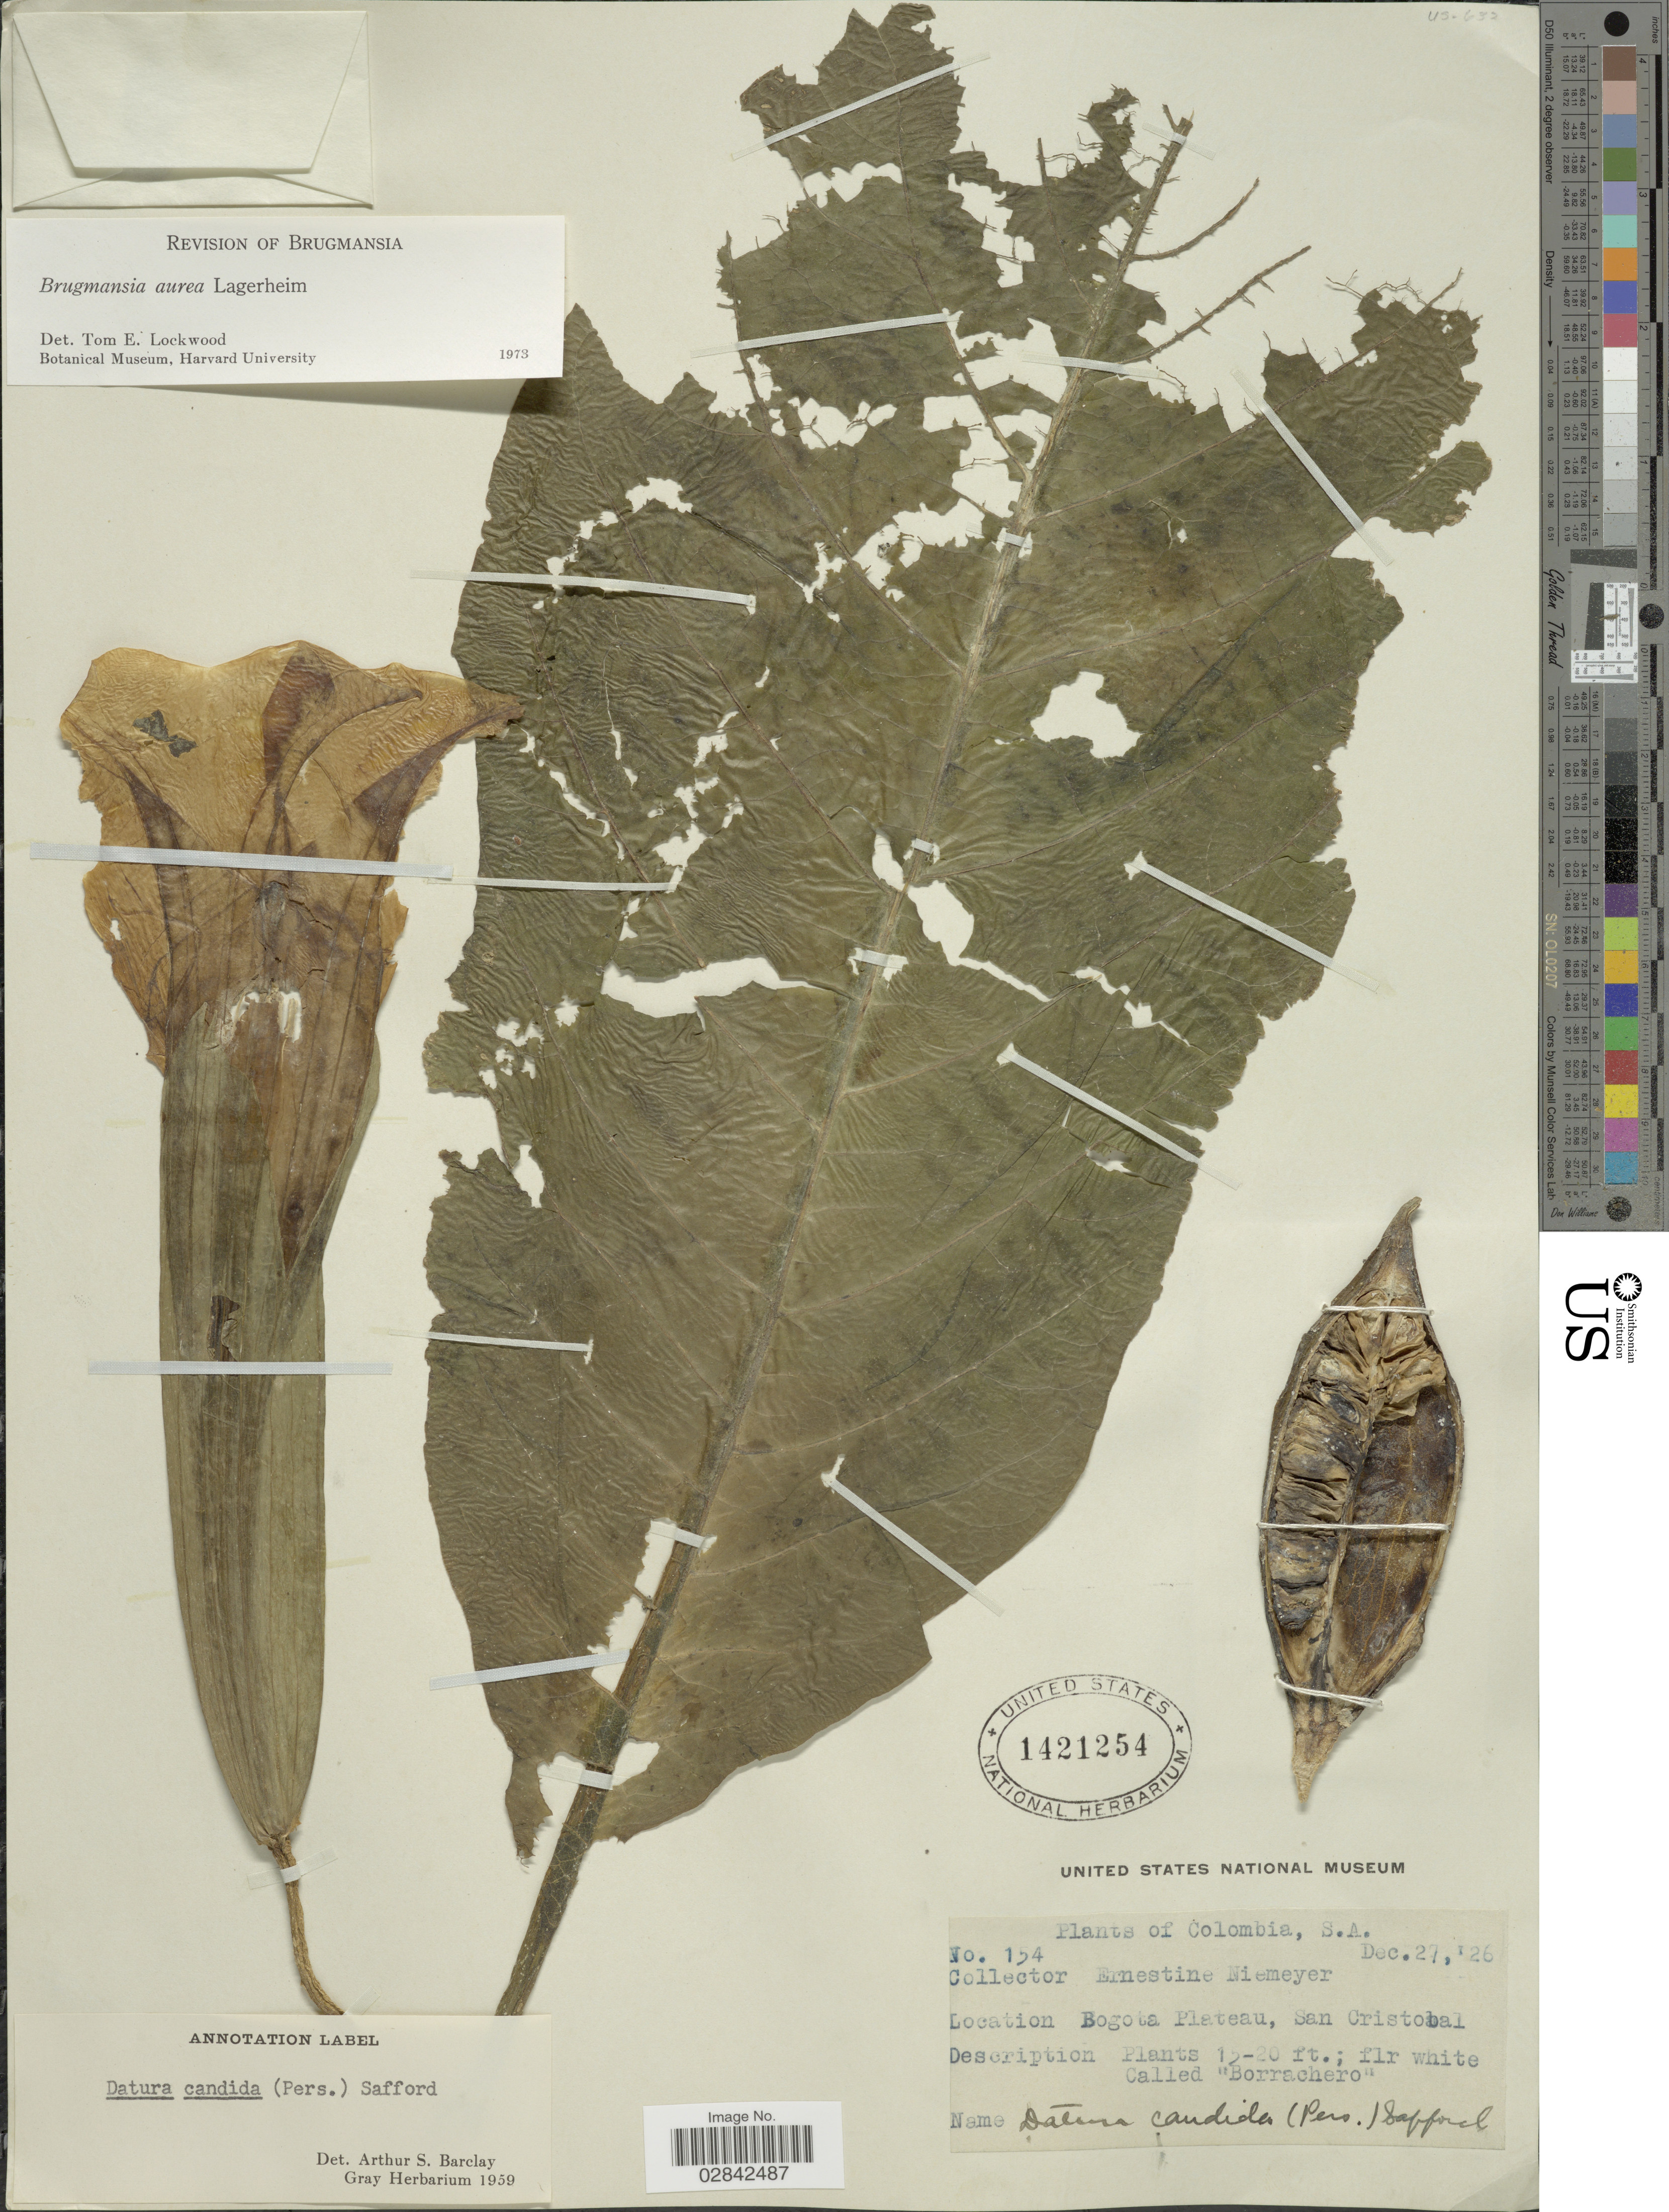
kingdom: Plantae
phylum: Tracheophyta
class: Magnoliopsida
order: Solanales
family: Solanaceae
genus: Brugmansia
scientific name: Brugmansia aurea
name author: Lagerh.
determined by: Lockwood, T. E.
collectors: E. H. Niemeyer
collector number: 154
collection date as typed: Transcribed d/m/y: 27/12/26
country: Colombia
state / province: Bogota D.C.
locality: Bogota Plateau, San Cristobal.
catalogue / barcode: US 1421254